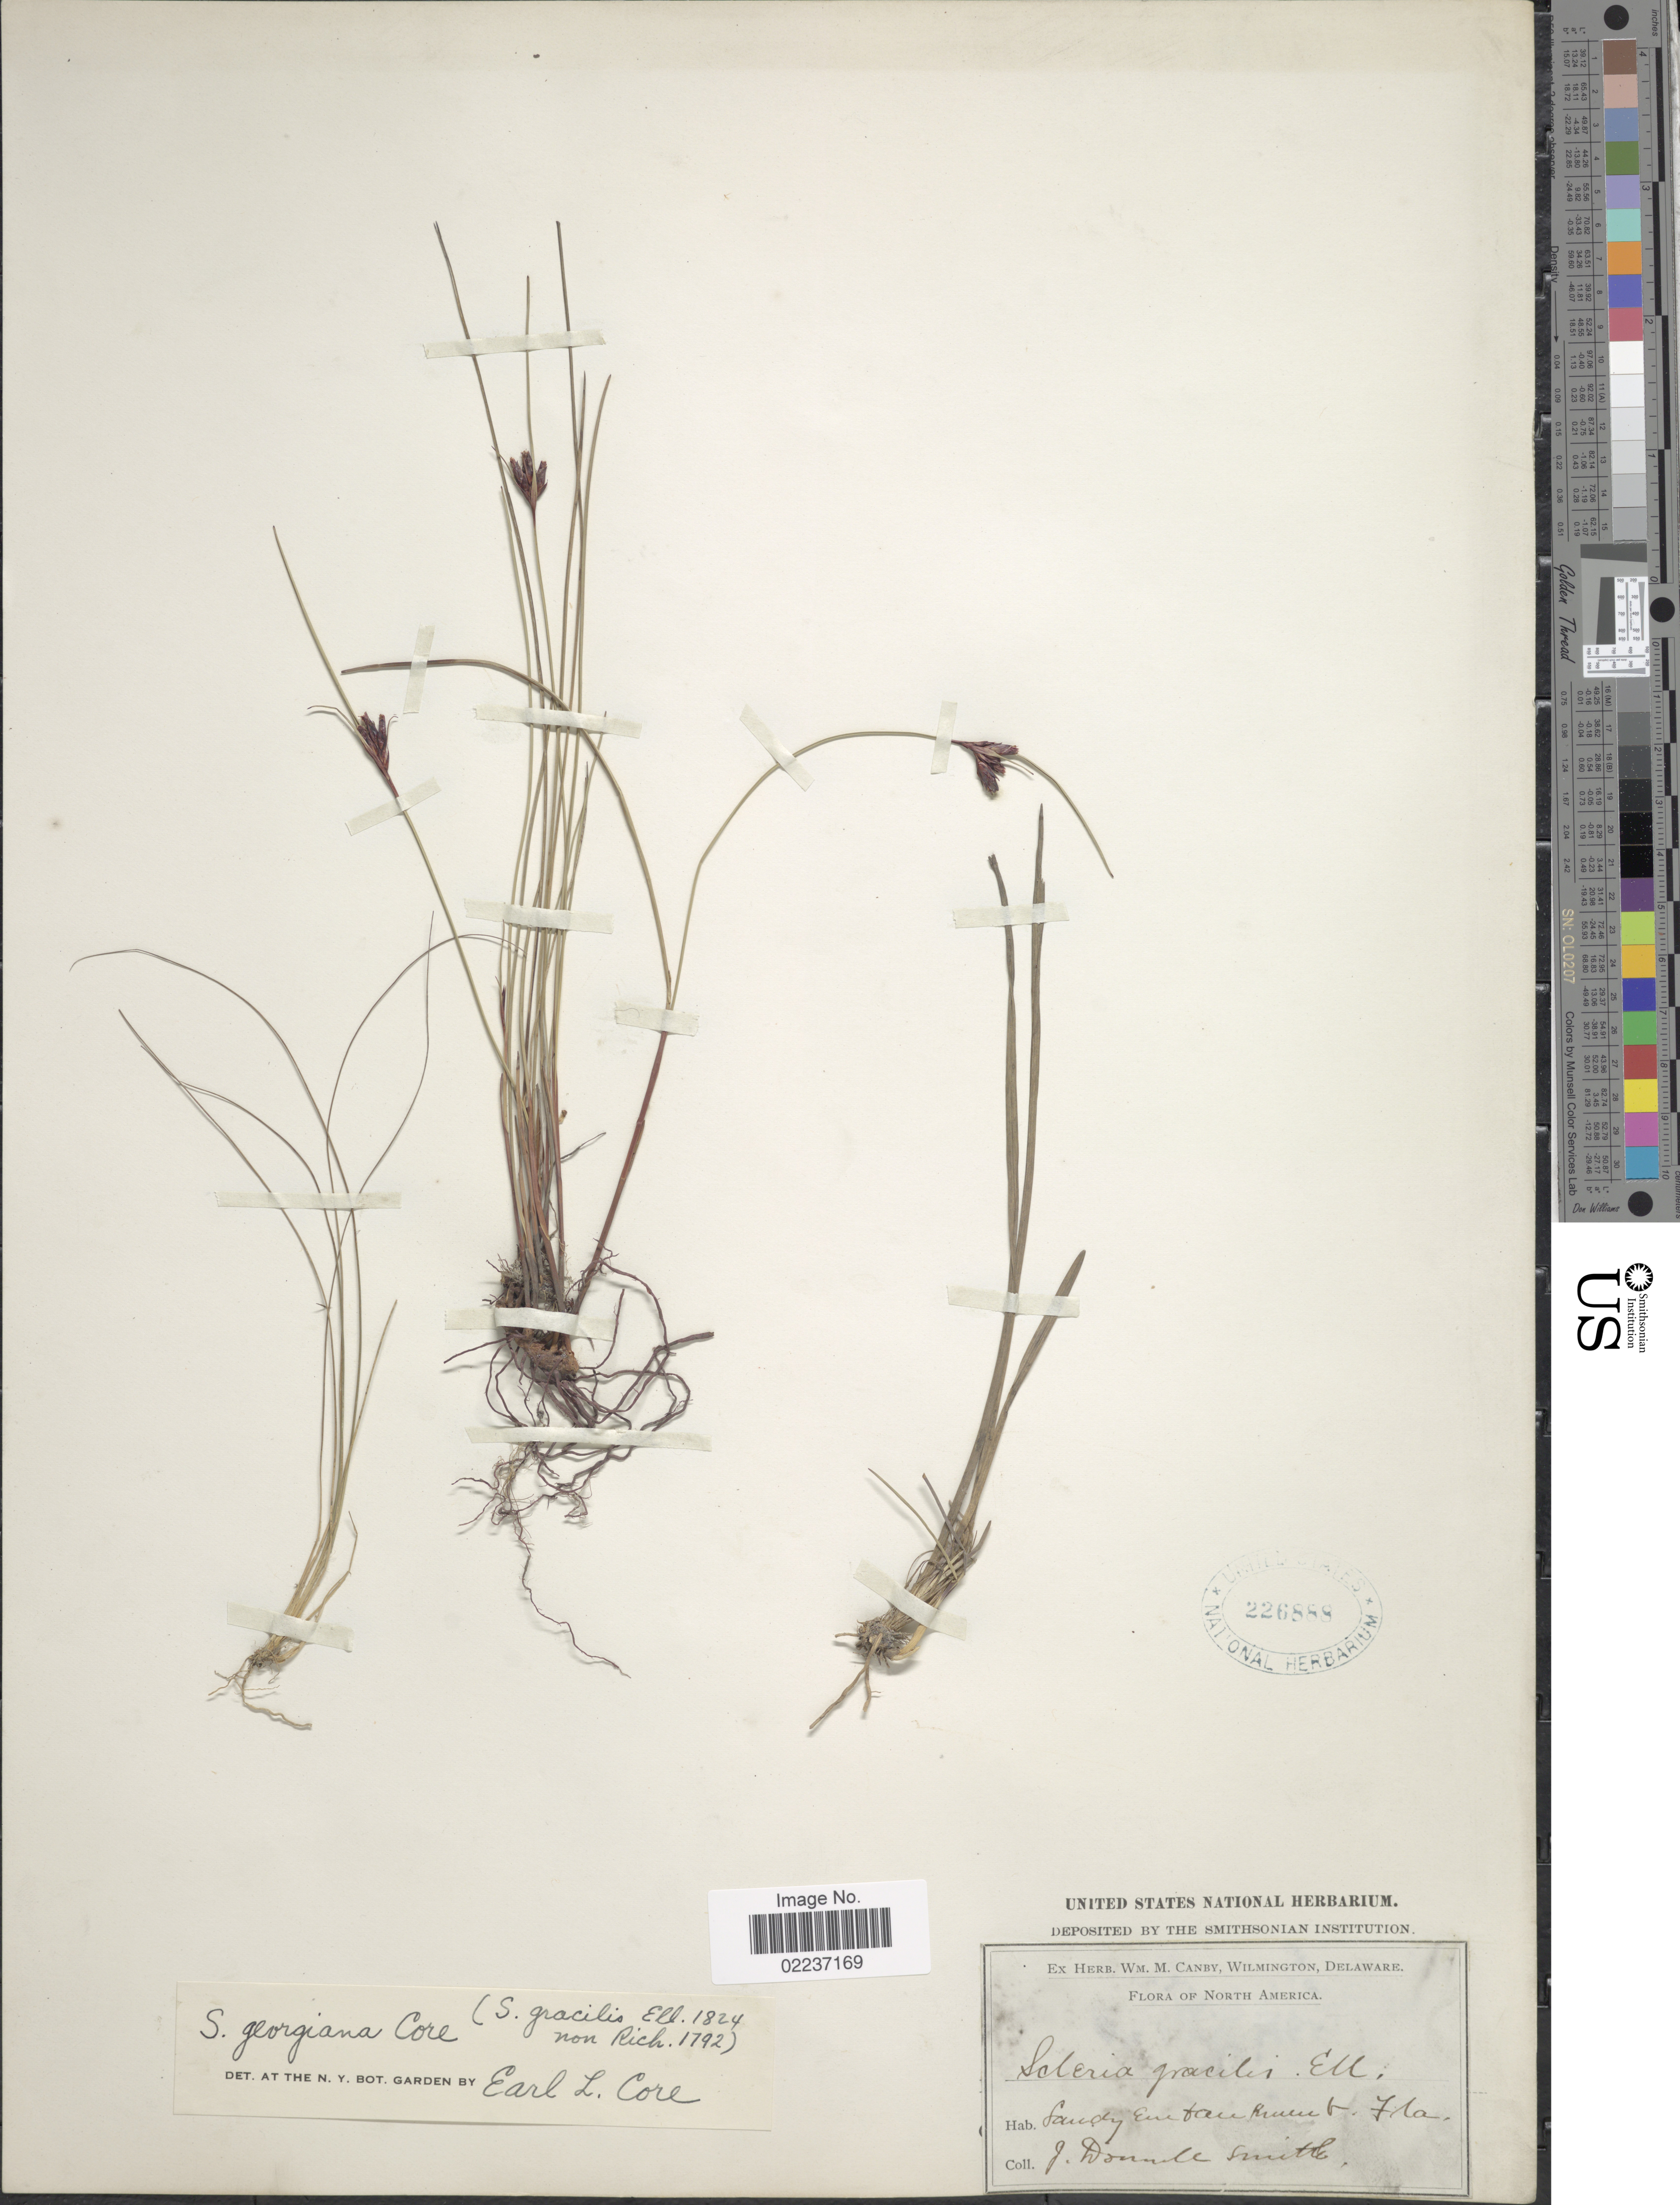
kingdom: Plantae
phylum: Tracheophyta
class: Liliopsida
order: Poales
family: Cyperaceae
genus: Scleria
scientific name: Scleria georgiana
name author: Core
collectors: J. Donnell Smith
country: United States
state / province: Florida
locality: Sandy embankment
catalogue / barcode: US 226888